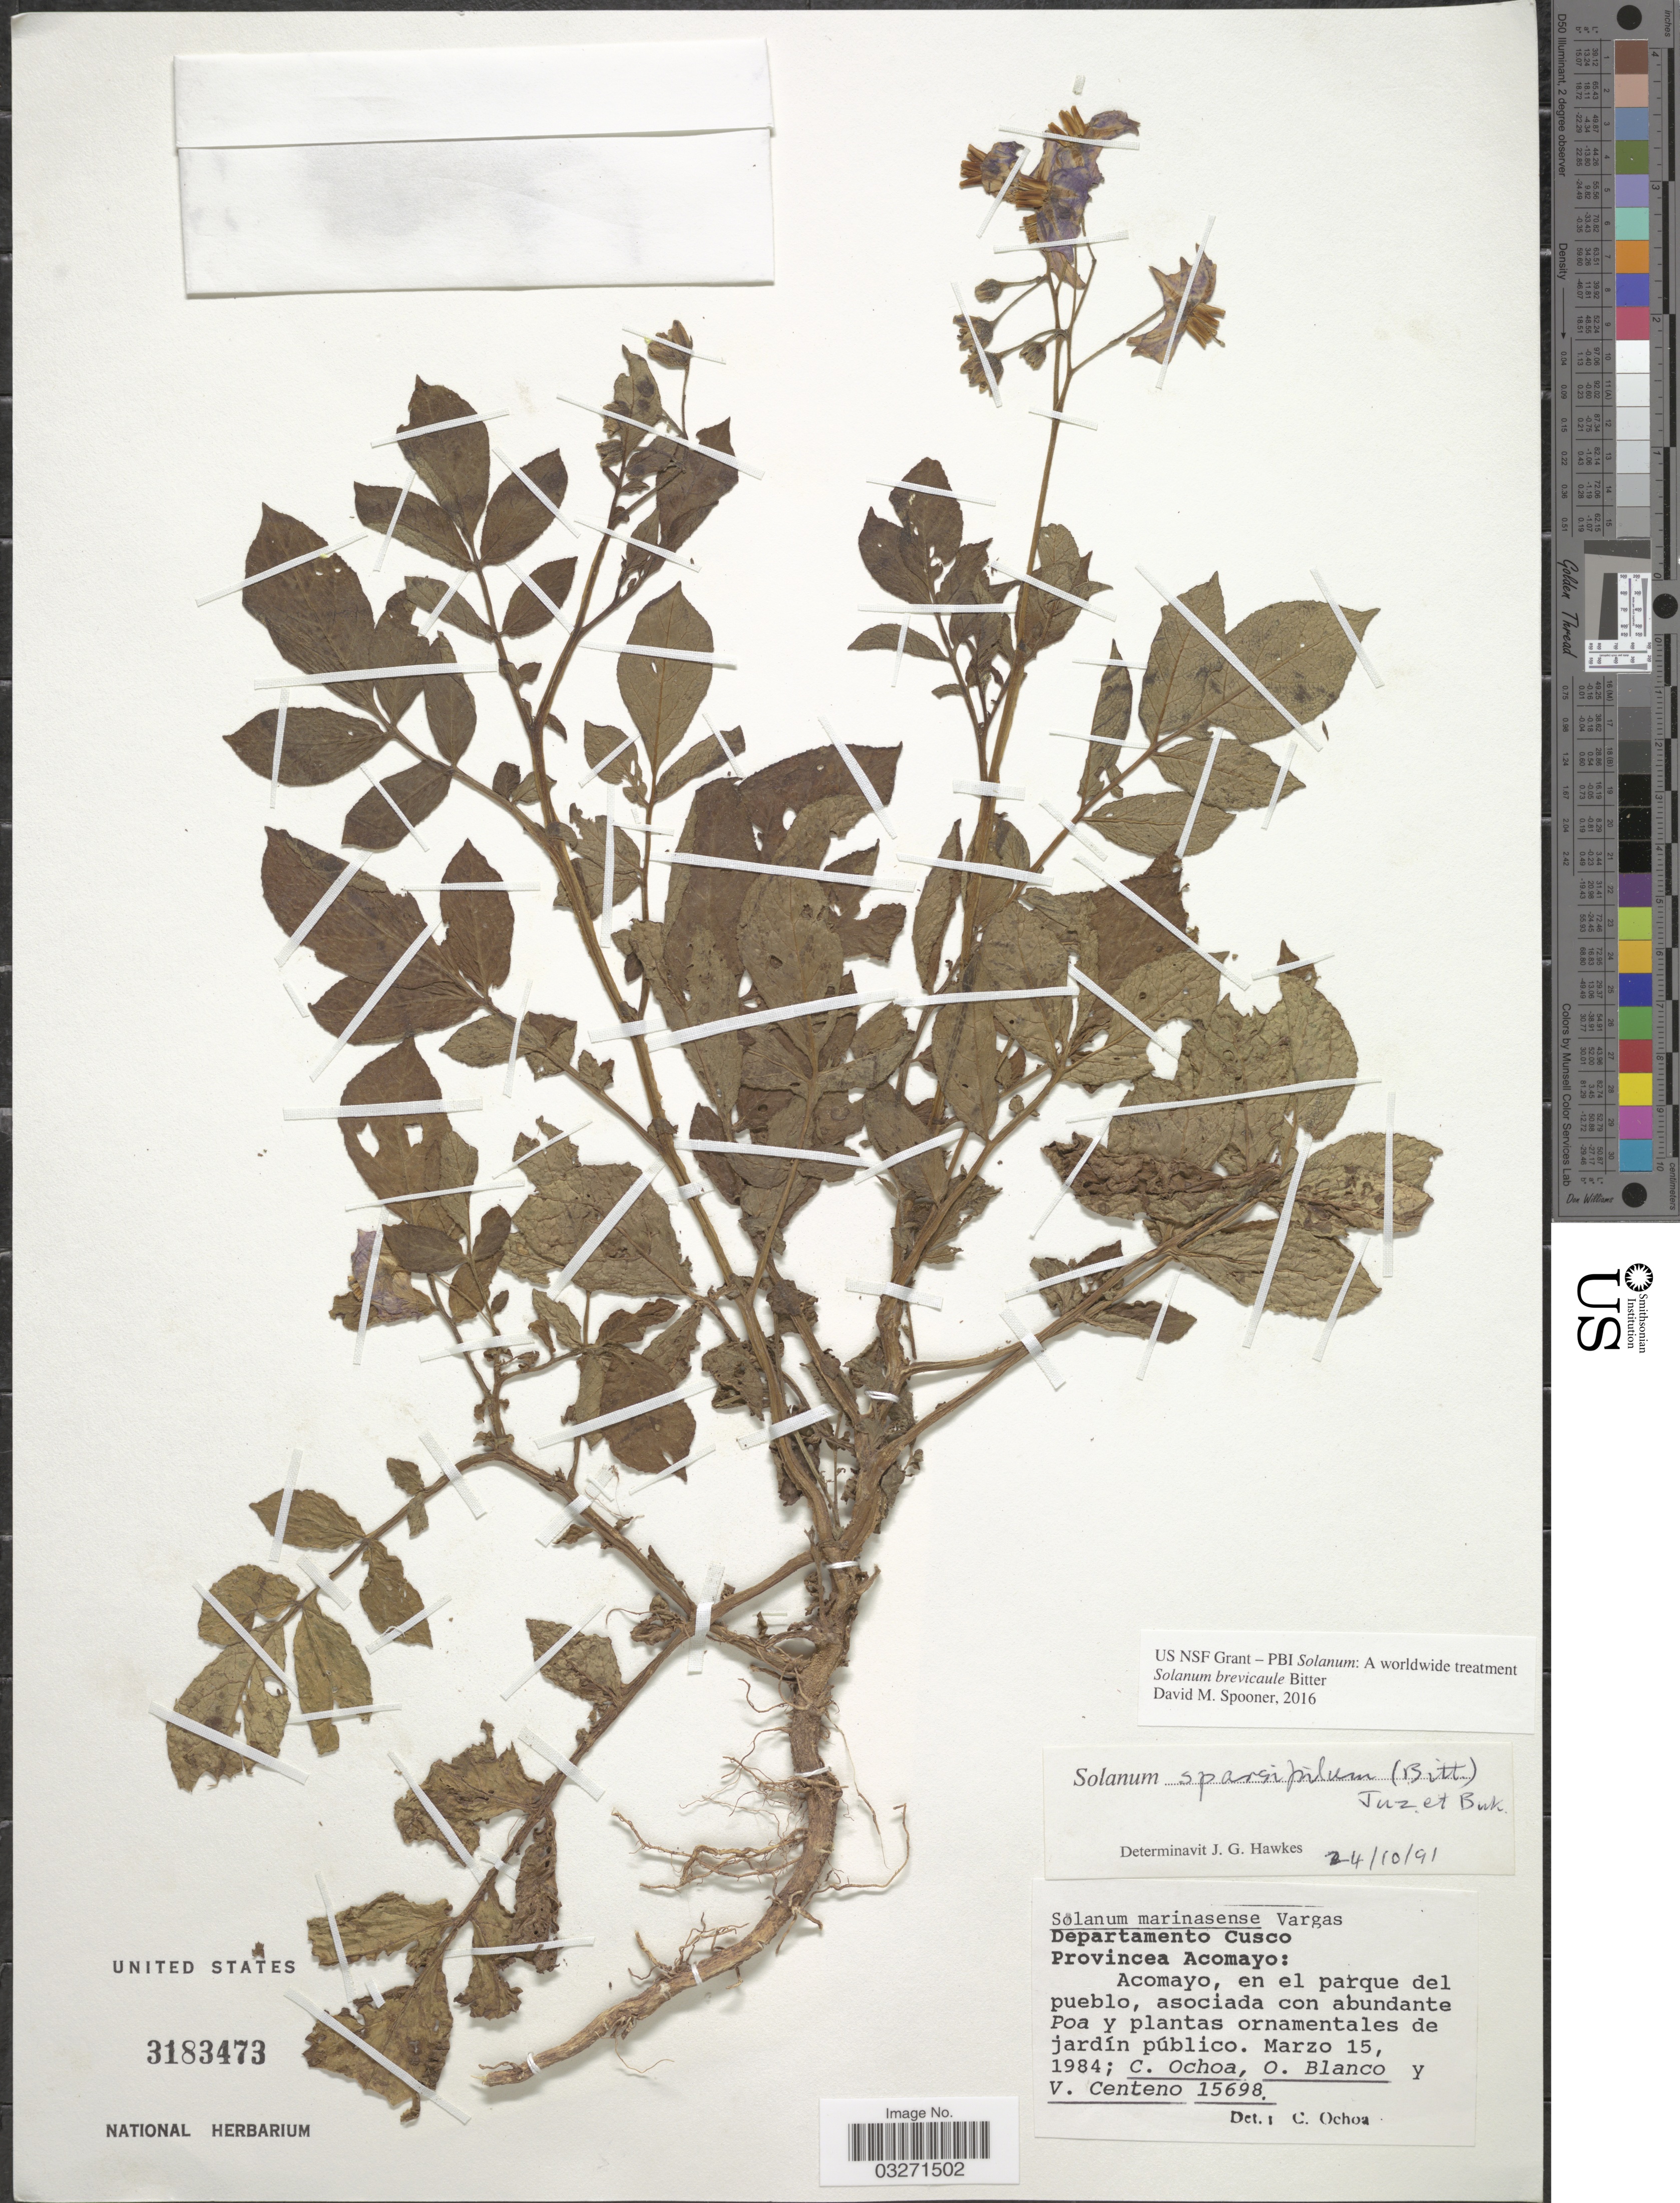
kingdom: Plantae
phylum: Tracheophyta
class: Magnoliopsida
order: Solanales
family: Solanaceae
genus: Solanum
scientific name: Solanum brevicaule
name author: Bitter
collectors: C. Ochoa, O. Blanco & V. Centeno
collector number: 15698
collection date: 1984-03-15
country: Peru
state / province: Cusco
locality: Departamento Cusco. Provincea Acomayo: Acomayo, en el parque del pueblo, asociada con abundante Poa y plantas ornamentales de jardín público.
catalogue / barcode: US 3183473